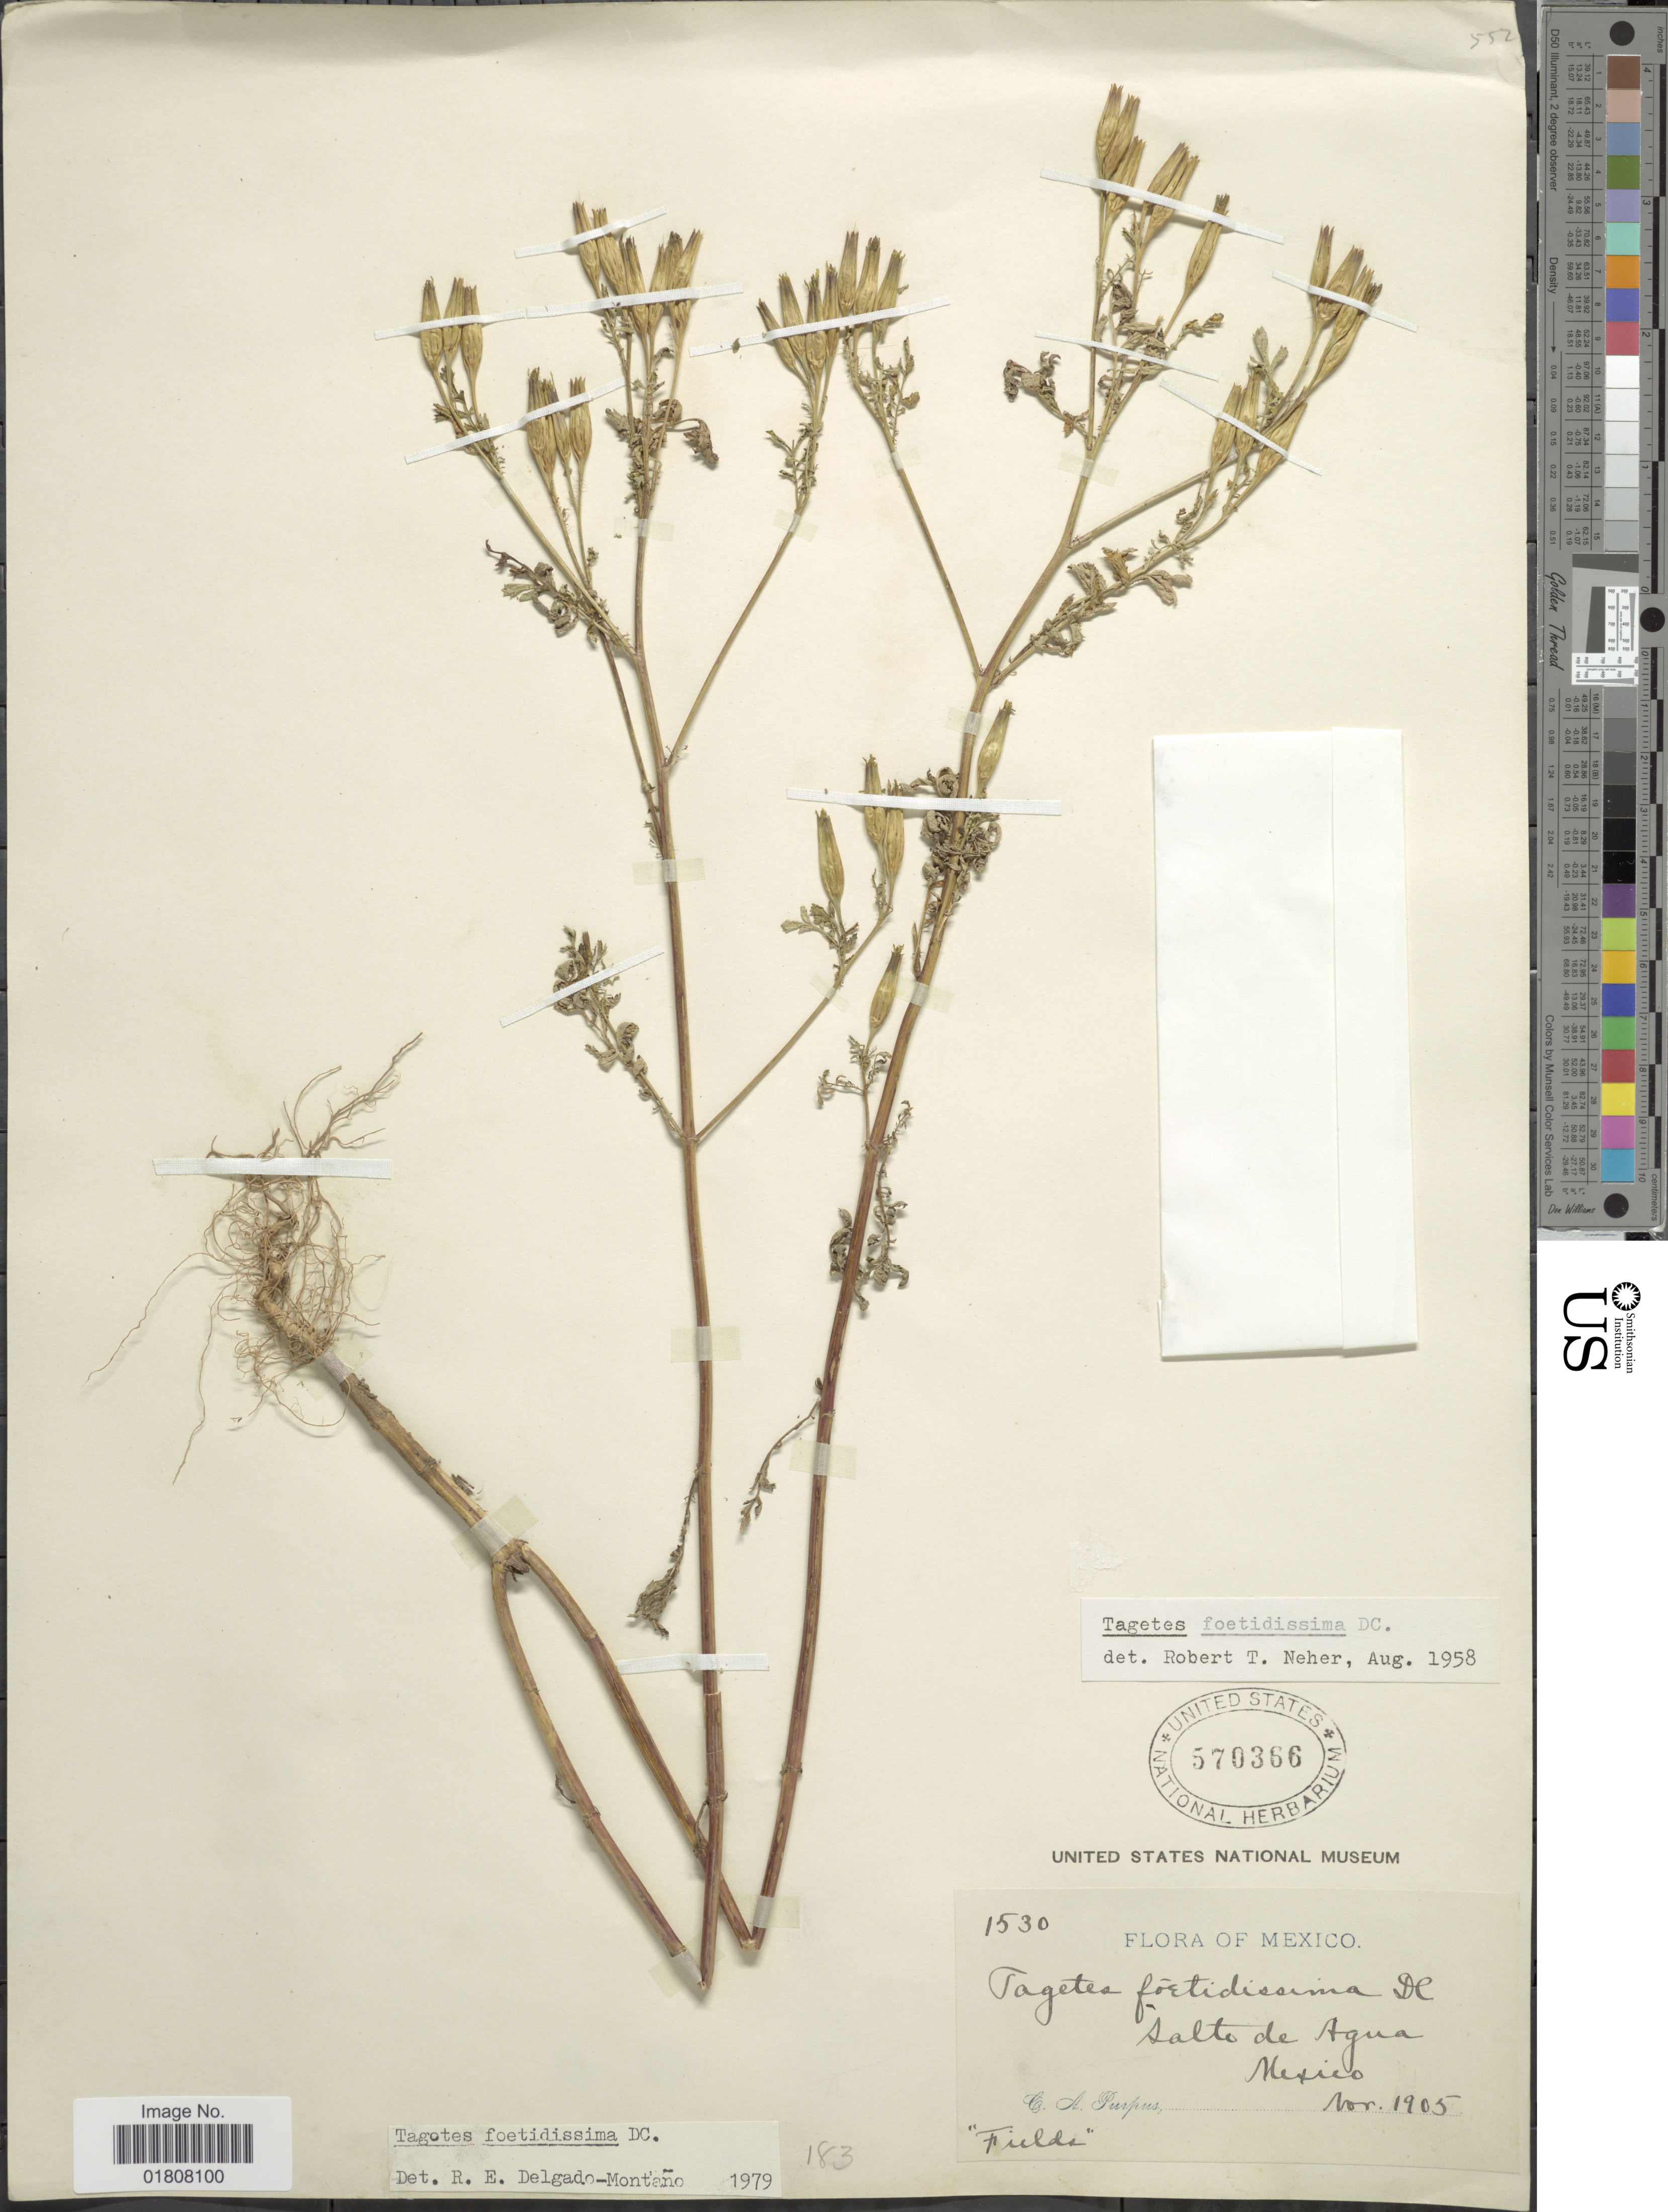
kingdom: Plantae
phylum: Tracheophyta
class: Magnoliopsida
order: Asterales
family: Asteraceae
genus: Tagetes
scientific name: Tagetes foetidissima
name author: DC.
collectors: C. A. Purpus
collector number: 1530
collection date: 1905-11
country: Mexico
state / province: México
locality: Salto de Agua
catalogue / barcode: US 570366